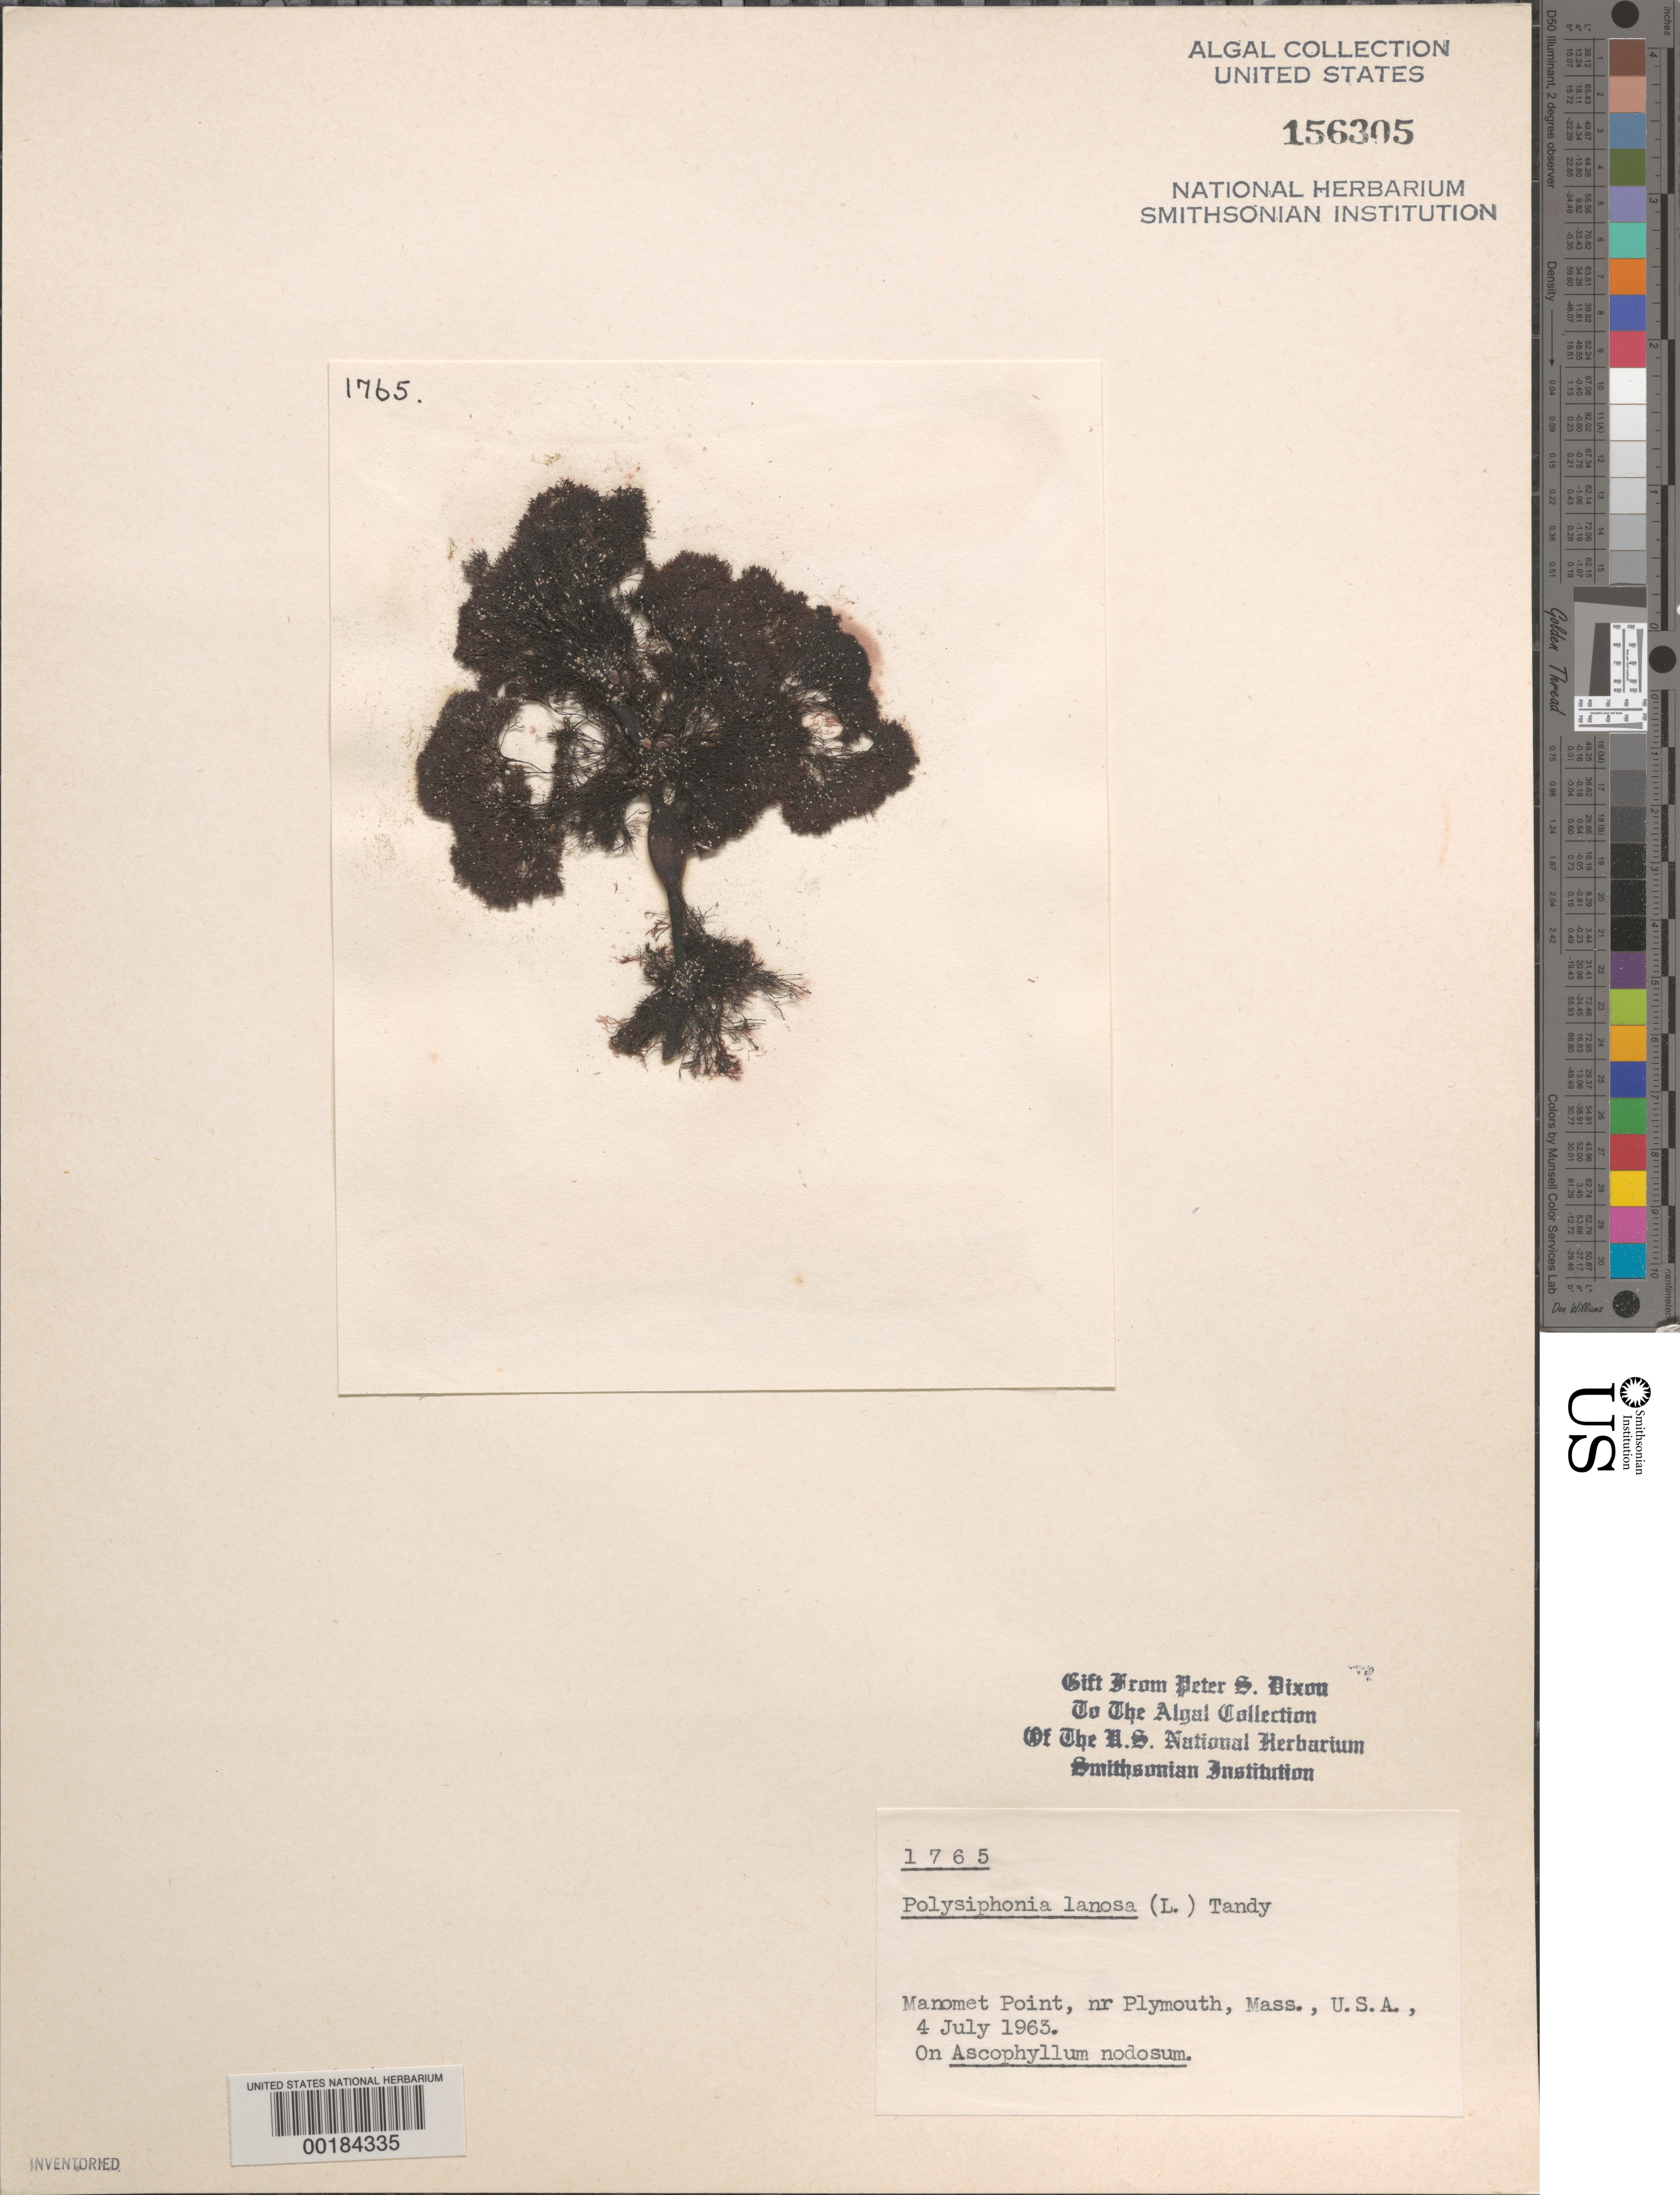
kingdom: Plantae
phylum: Rhodophyta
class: Florideophyceae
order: Ceramiales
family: Rhodomelaceae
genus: Vertebrata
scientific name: Vertebrata lanosa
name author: (L.) T.A. Chr.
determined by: Algae name updating Project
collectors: P. S. Dixon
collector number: PSD 1765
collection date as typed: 04 Jul 1963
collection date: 1963-07-04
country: United States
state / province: Massachusetts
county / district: Plymouth County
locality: Manomet Point near Plymouth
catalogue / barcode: US 156305